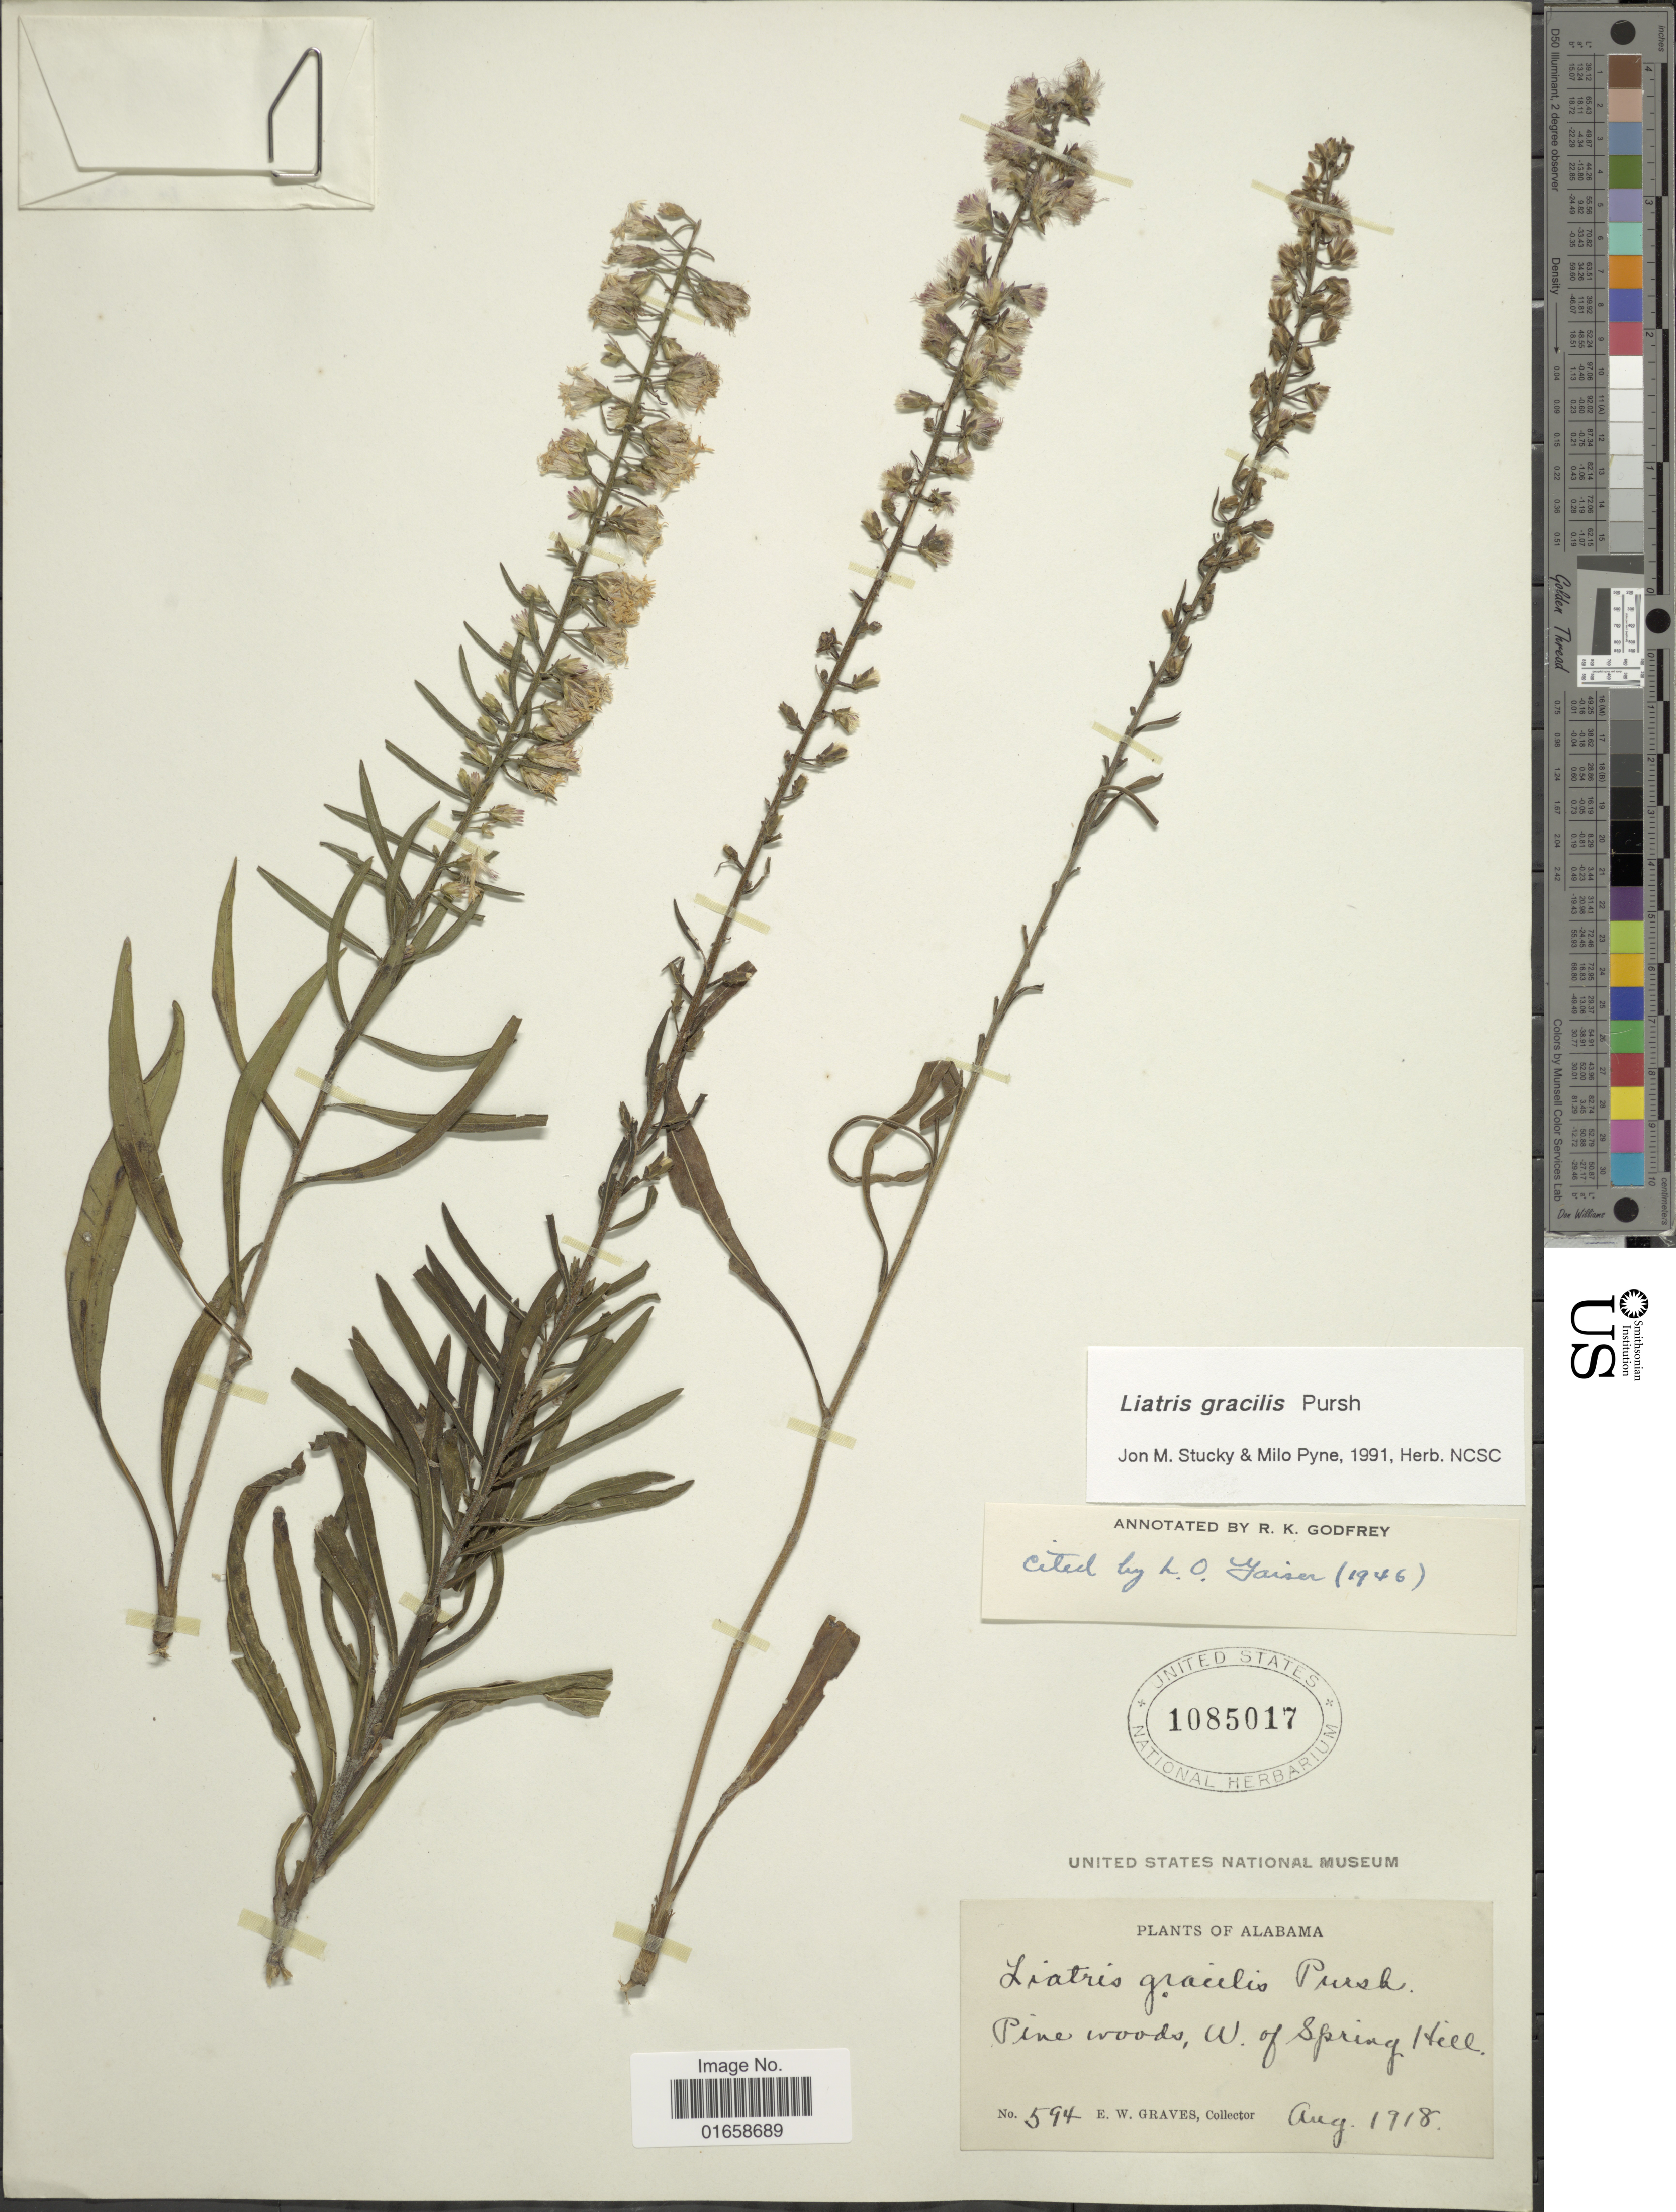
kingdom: Plantae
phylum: Tracheophyta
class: Magnoliopsida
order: Asterales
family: Asteraceae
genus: Liatris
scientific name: Liatris gracilis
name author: Pursh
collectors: E. Graves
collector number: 594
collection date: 1918-08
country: United States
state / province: Alabama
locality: Pine woods, W. of Spring Hill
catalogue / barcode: US 1085017